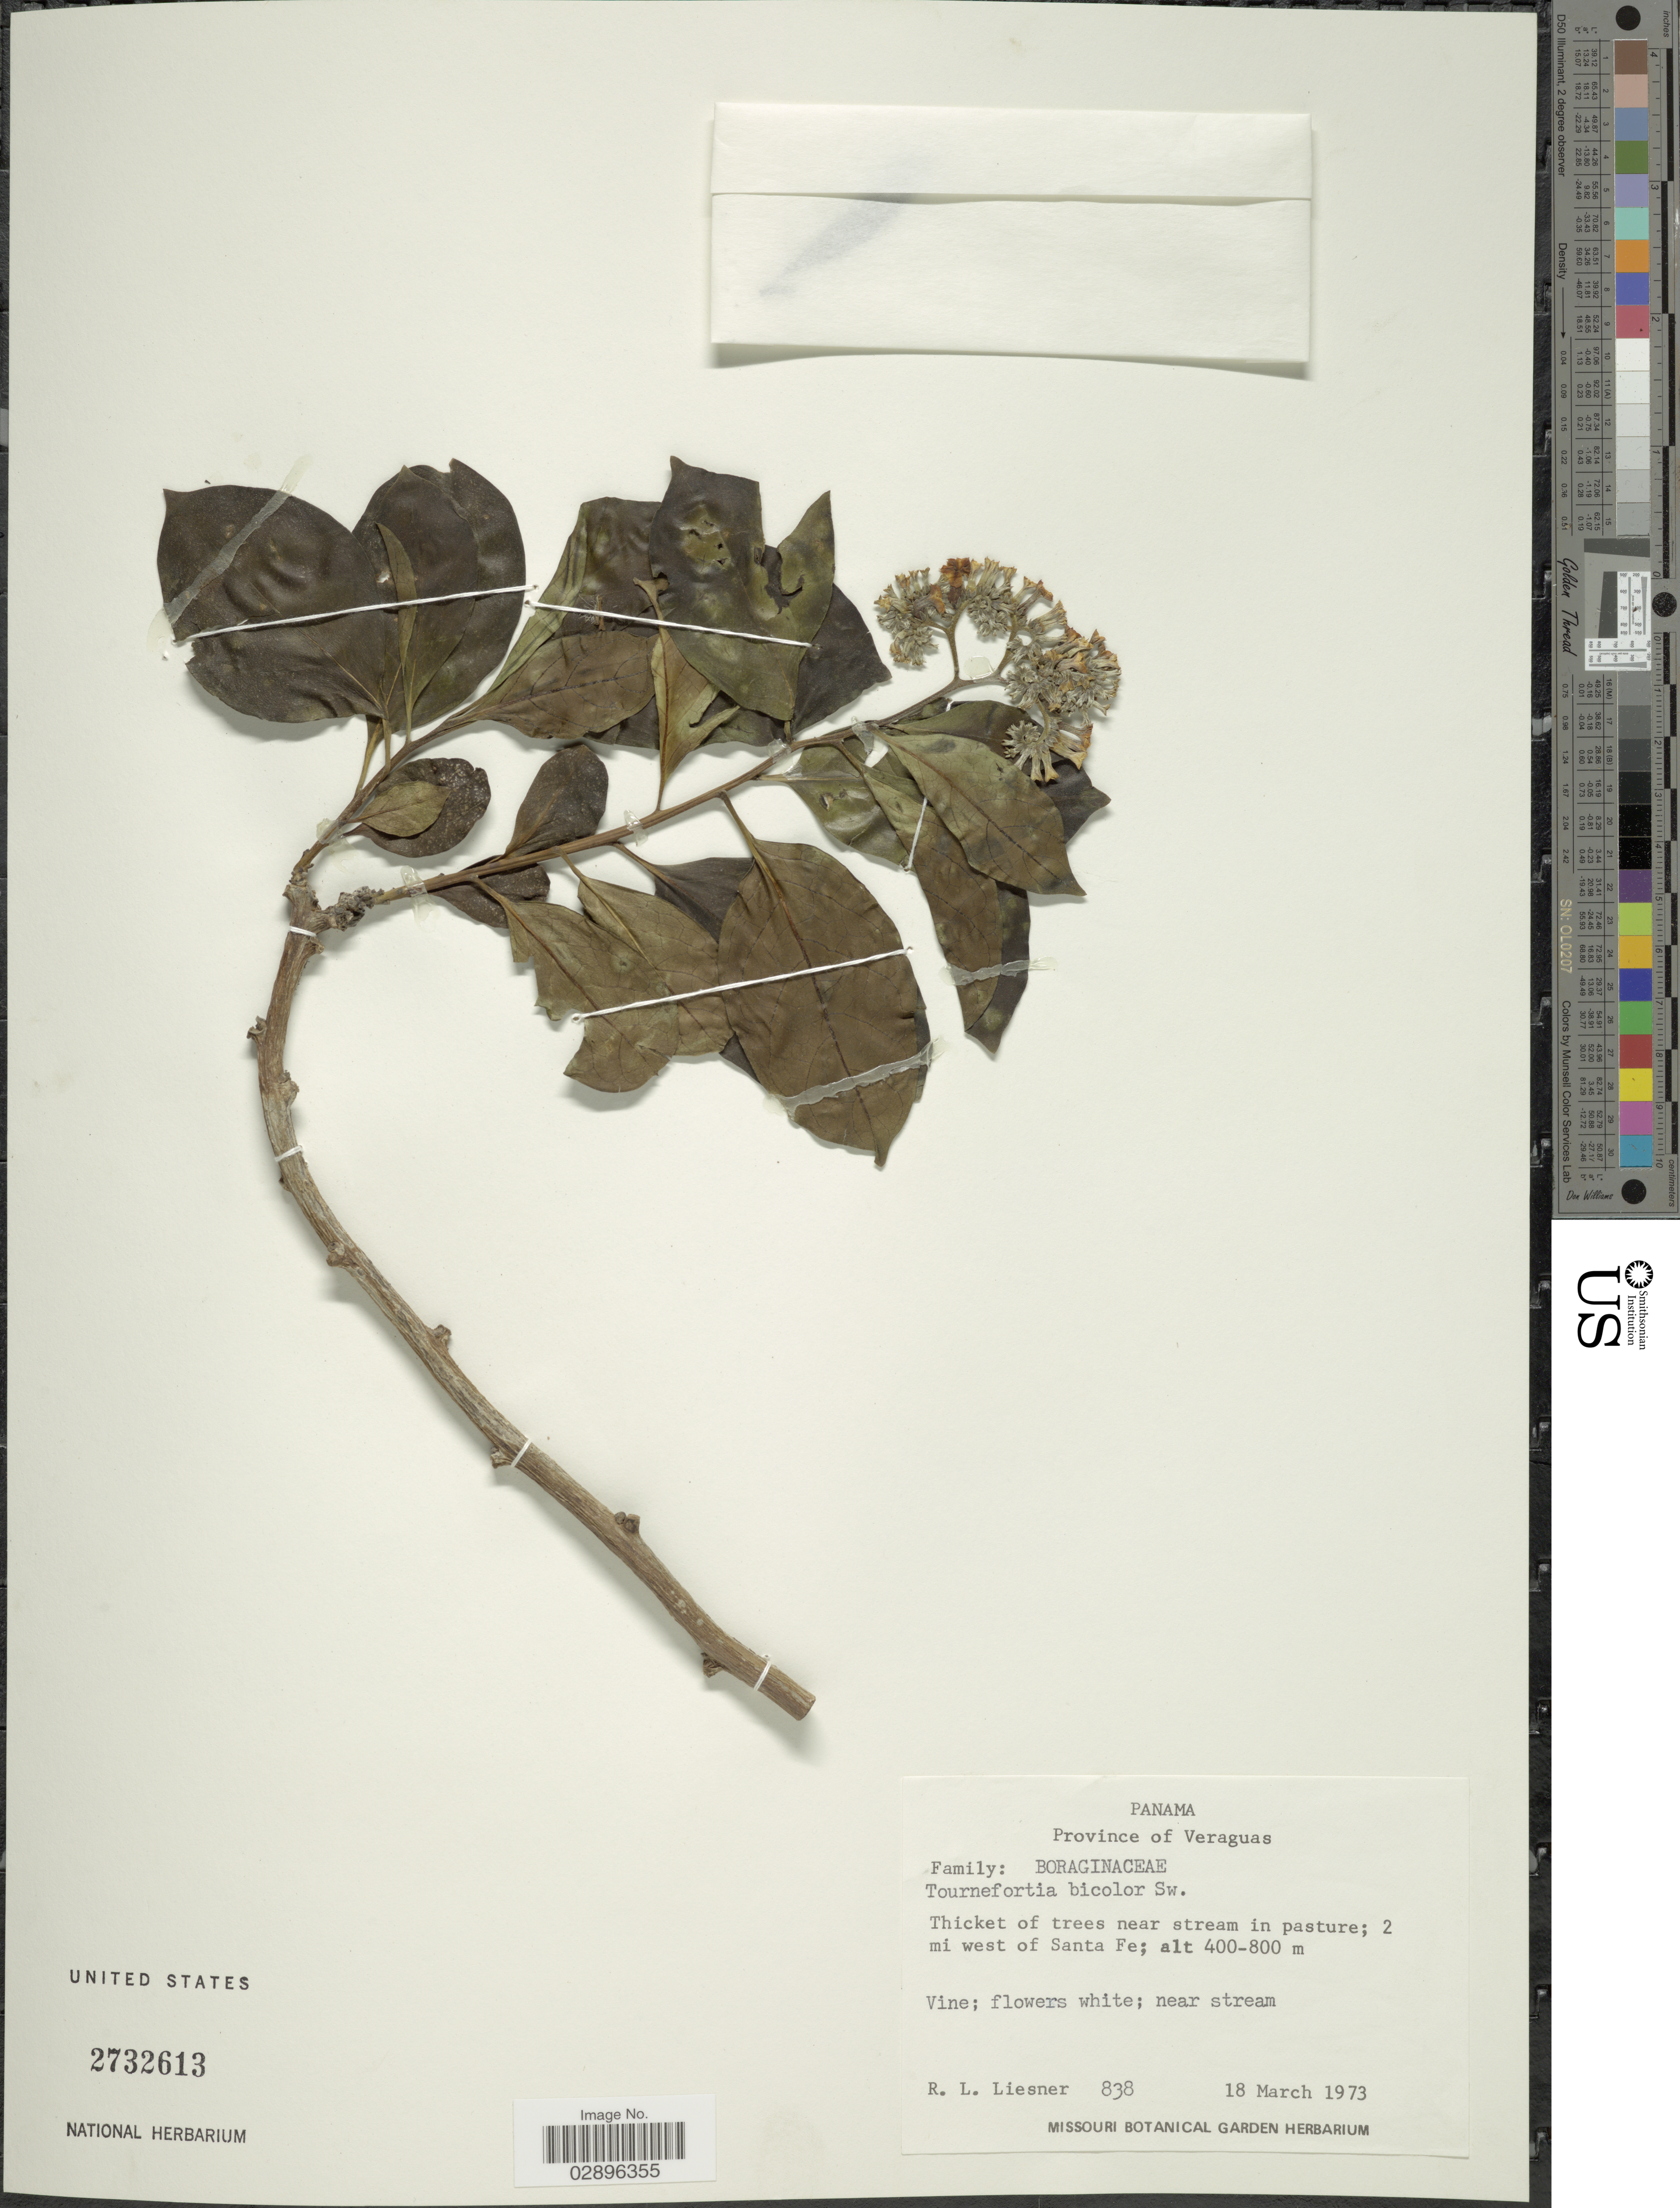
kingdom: Plantae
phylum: Tracheophyta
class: Magnoliopsida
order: Boraginales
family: Heliotropiaceae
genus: Tournefortia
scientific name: Tournefortia bicolor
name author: Sw.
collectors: R. L. Liesner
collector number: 838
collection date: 1973-03-18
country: Panama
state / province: Veraguas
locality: Thicket of trees near stream in pasture; 2 mi west of Santa Fe.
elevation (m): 400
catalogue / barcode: US 2732613